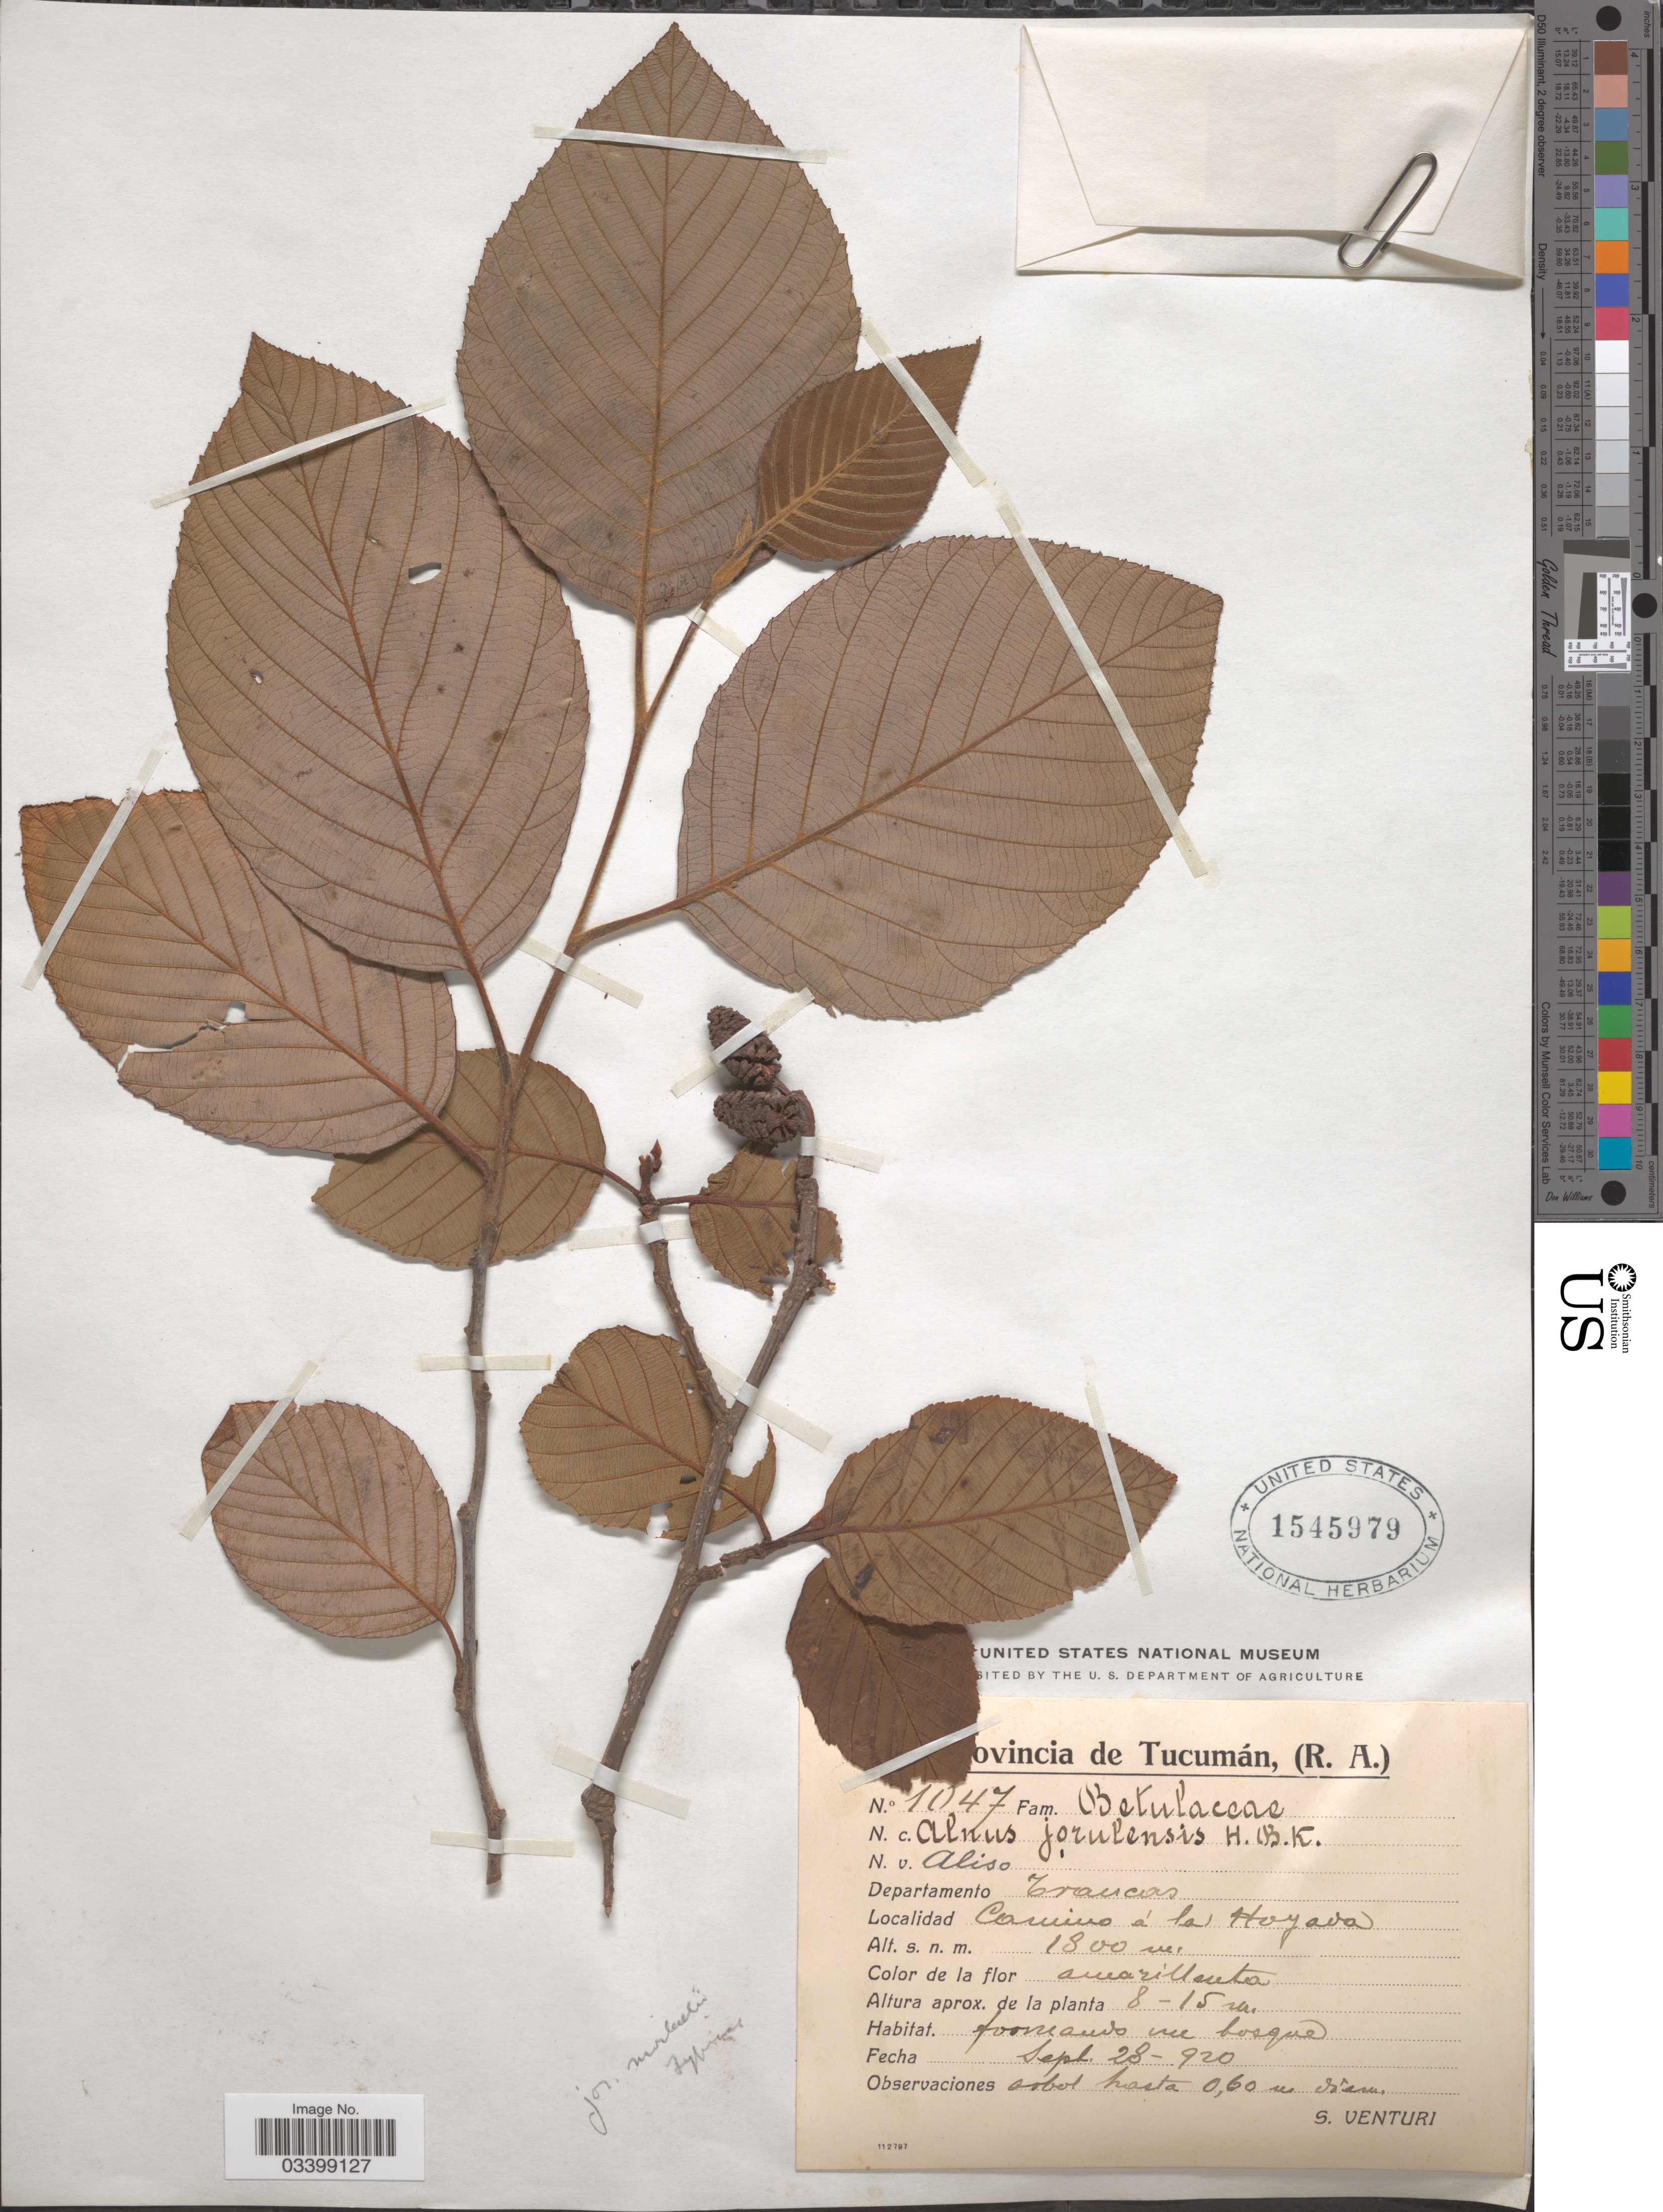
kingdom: Plantae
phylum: Tracheophyta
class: Magnoliopsida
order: Fagales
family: Betulaceae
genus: Alnus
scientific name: Alnus acuminata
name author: Kunth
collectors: S. Venturi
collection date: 1920-09-28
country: Argentina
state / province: Tucuman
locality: Departamento Trancas. Camino á la Hoyada.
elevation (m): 1800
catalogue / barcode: US 1545979